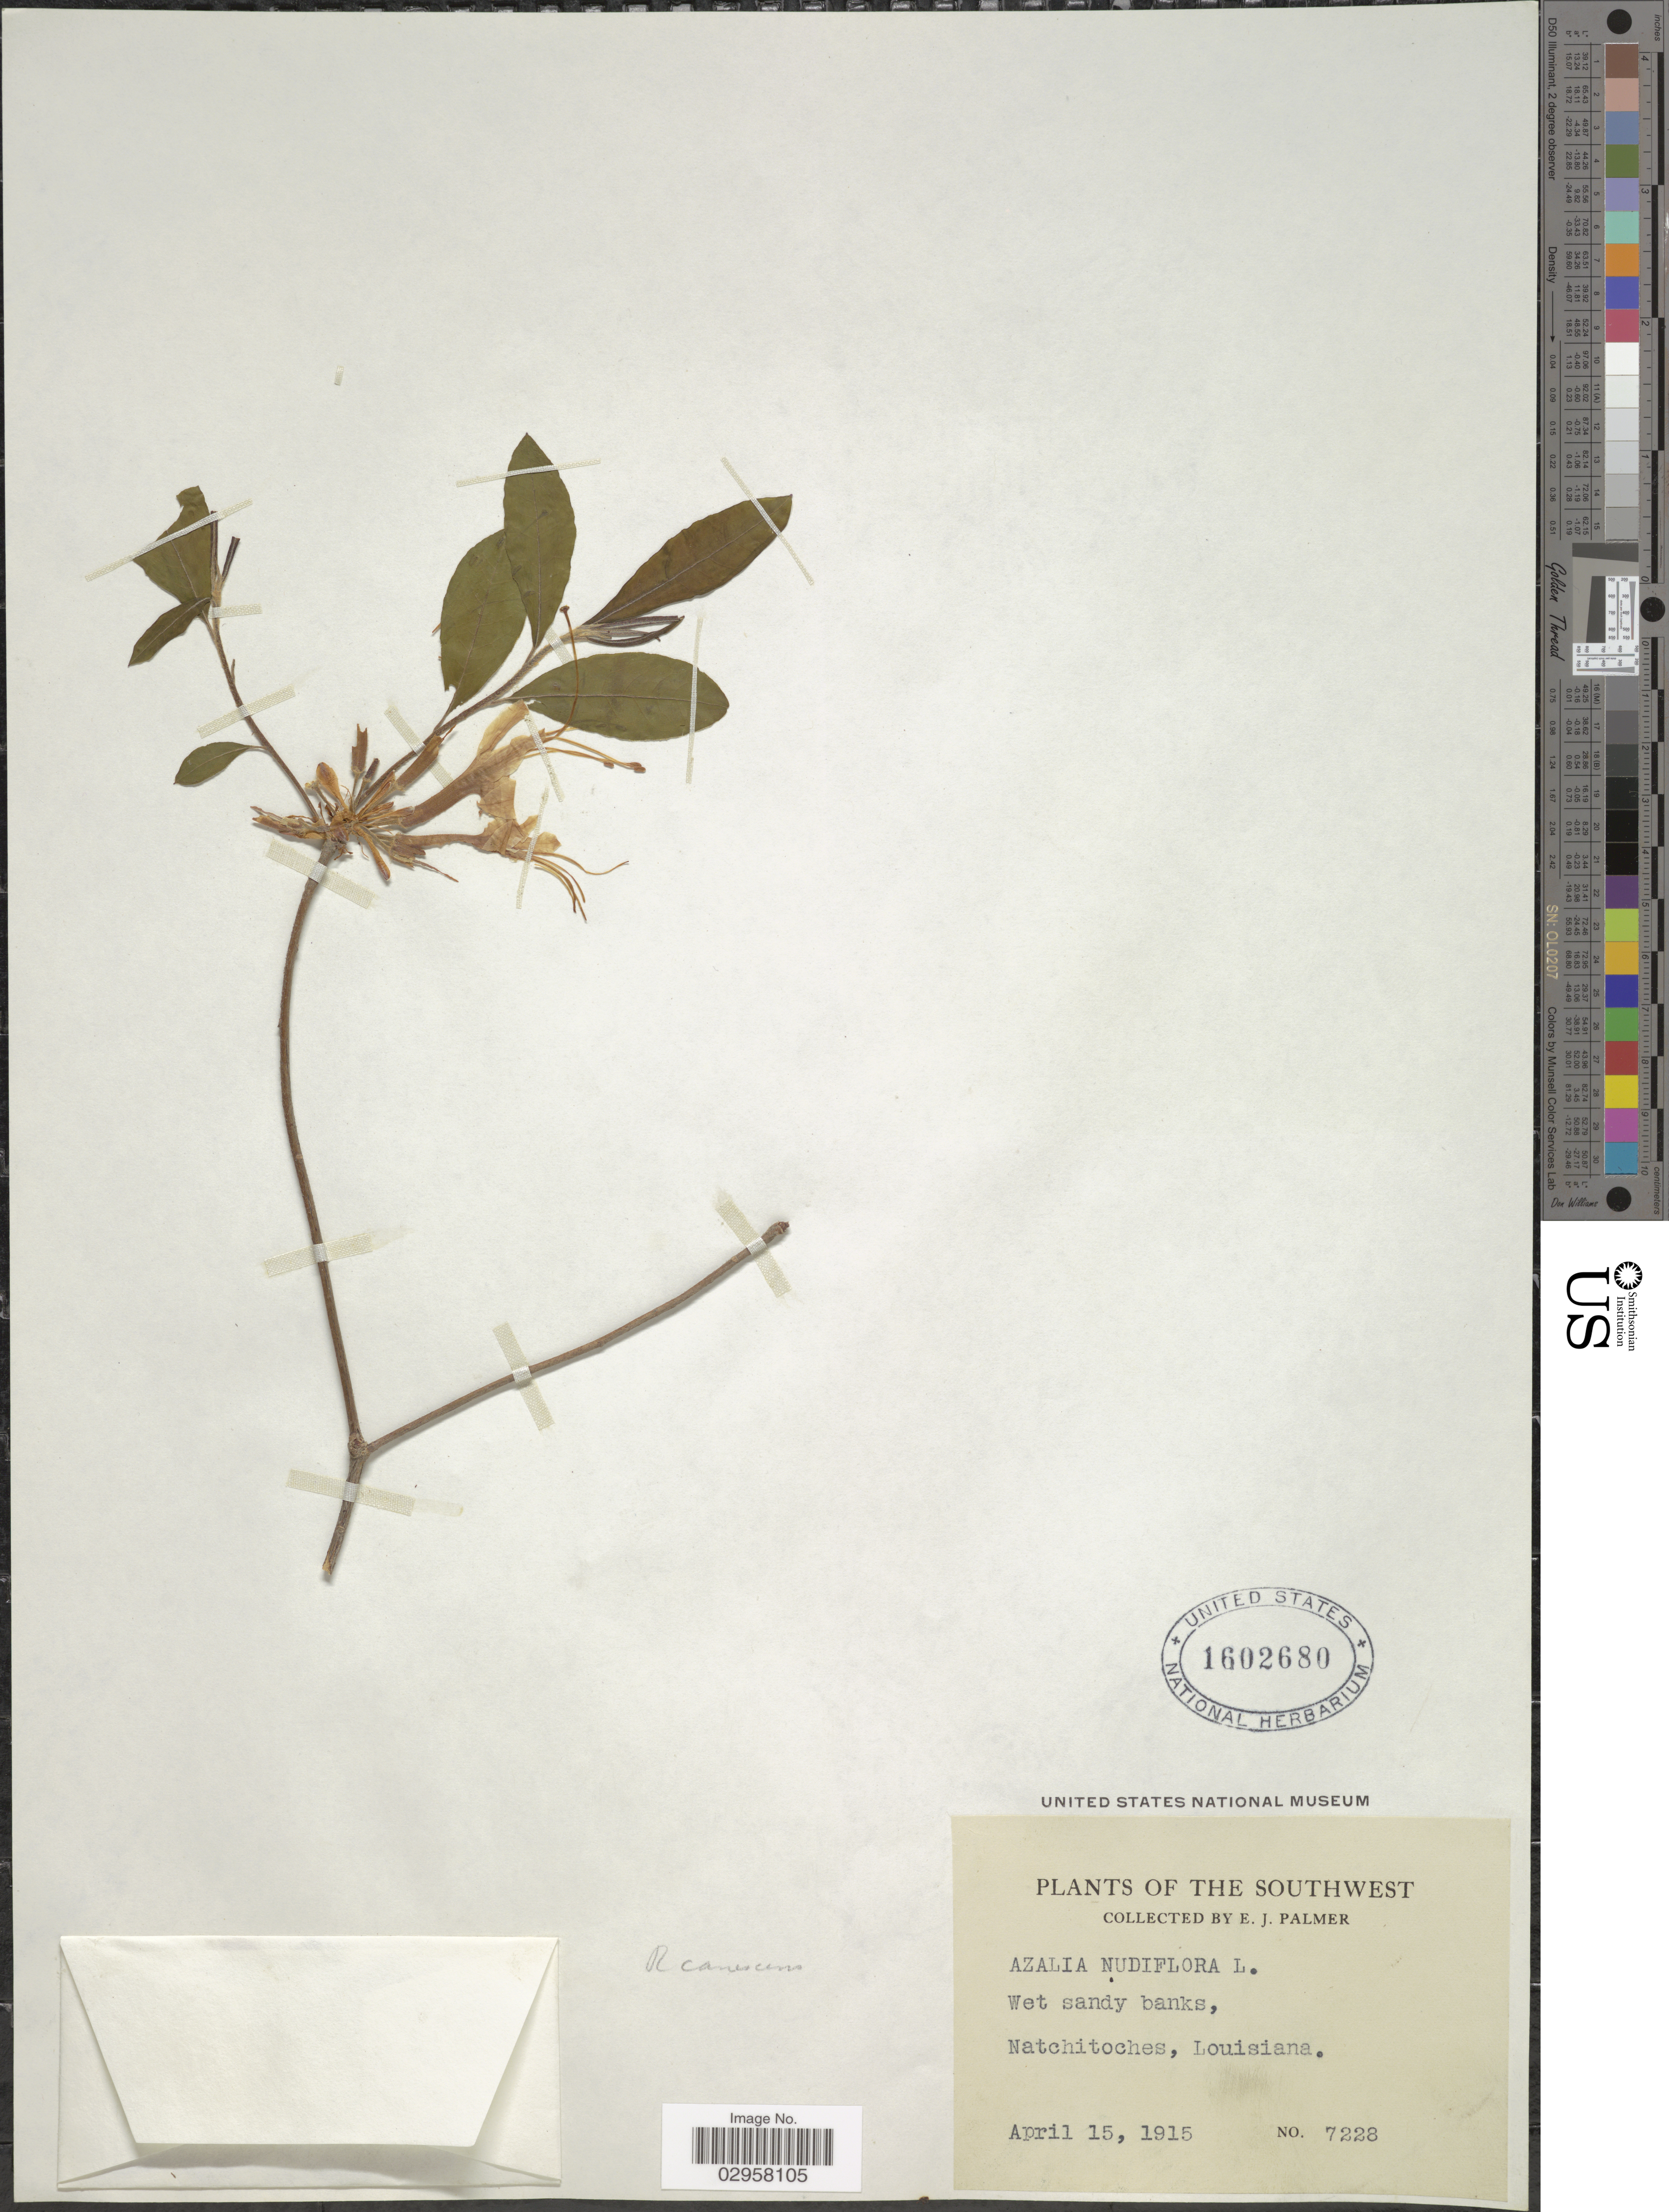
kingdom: Plantae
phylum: Tracheophyta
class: Magnoliopsida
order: Ericales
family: Ericaceae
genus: Rhododendron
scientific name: Rhododendron canescens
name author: (Michx.) Sweet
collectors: E. J. Palmer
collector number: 7228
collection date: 1915-04-15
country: United States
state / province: Louisiana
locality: Southwest. Natchitoches.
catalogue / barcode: US 1602680